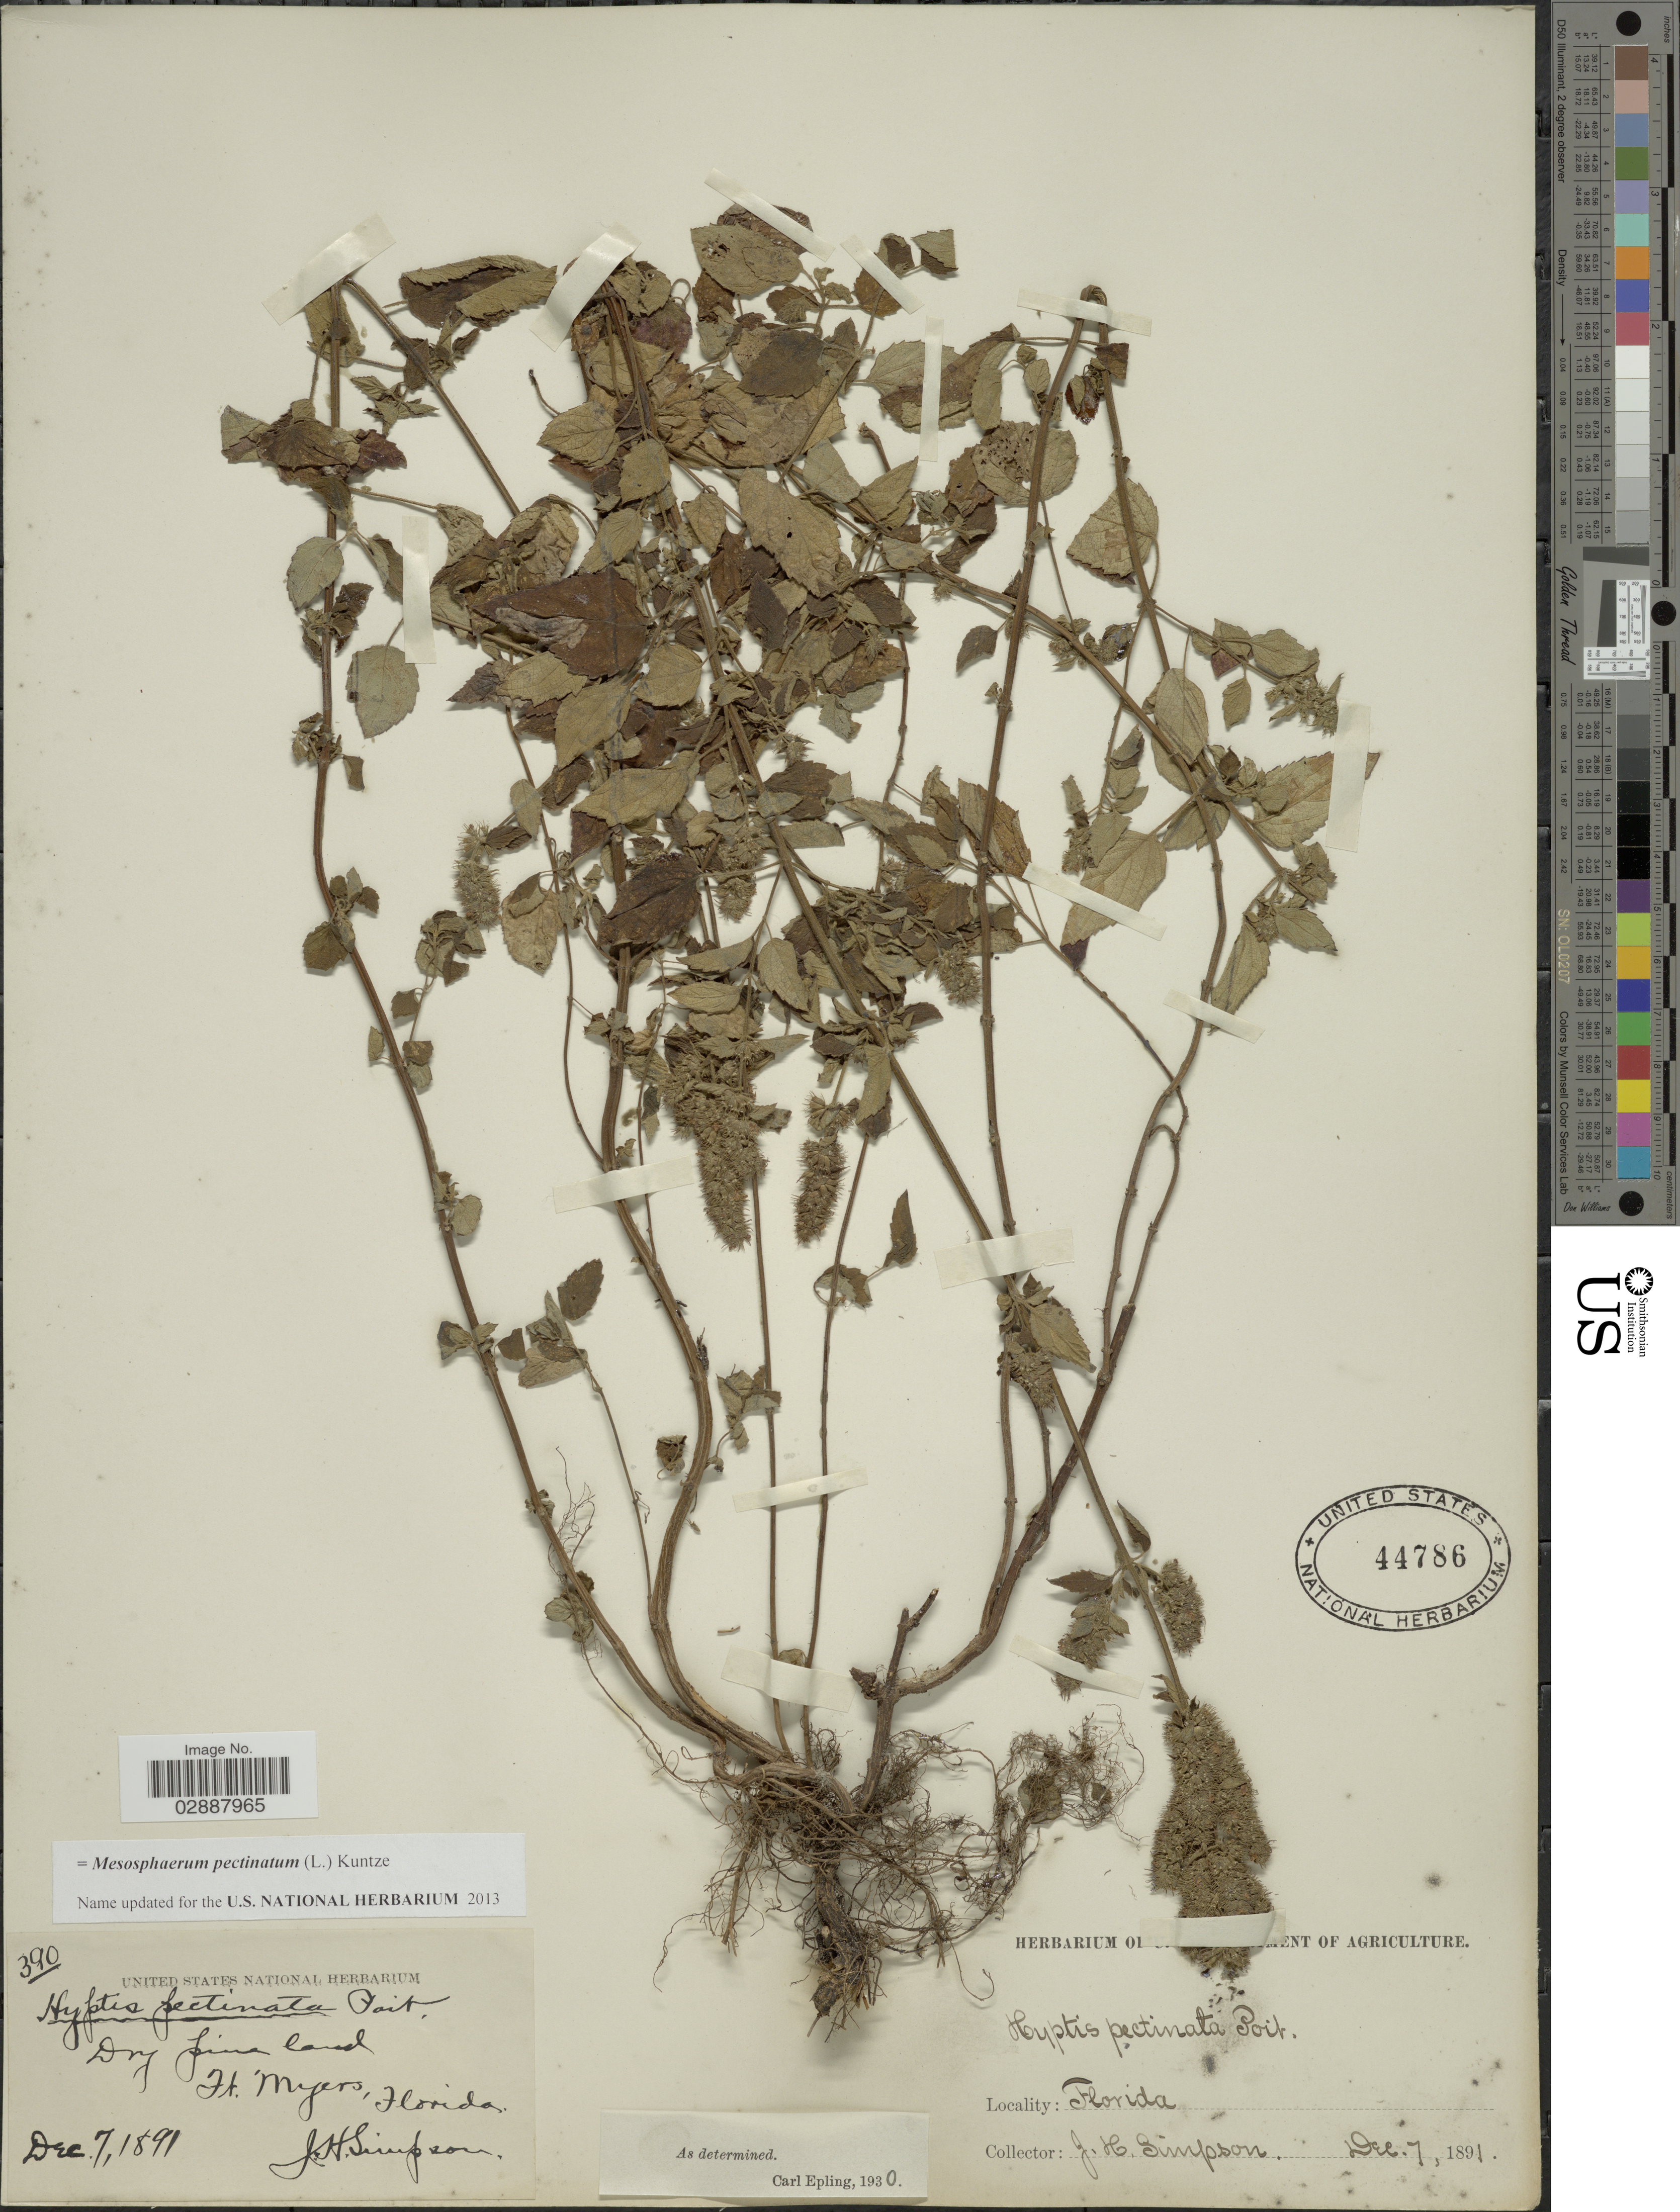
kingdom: Plantae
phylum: Tracheophyta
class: Magnoliopsida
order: Lamiales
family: Lamiaceae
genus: Mesosphaerum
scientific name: Mesosphaerum pectinatum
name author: (L.) Kuntze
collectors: J. H. Simpson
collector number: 390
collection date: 1891-12-07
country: United States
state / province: Florida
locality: Dry pine land, Ft. Myers.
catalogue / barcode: US 44786